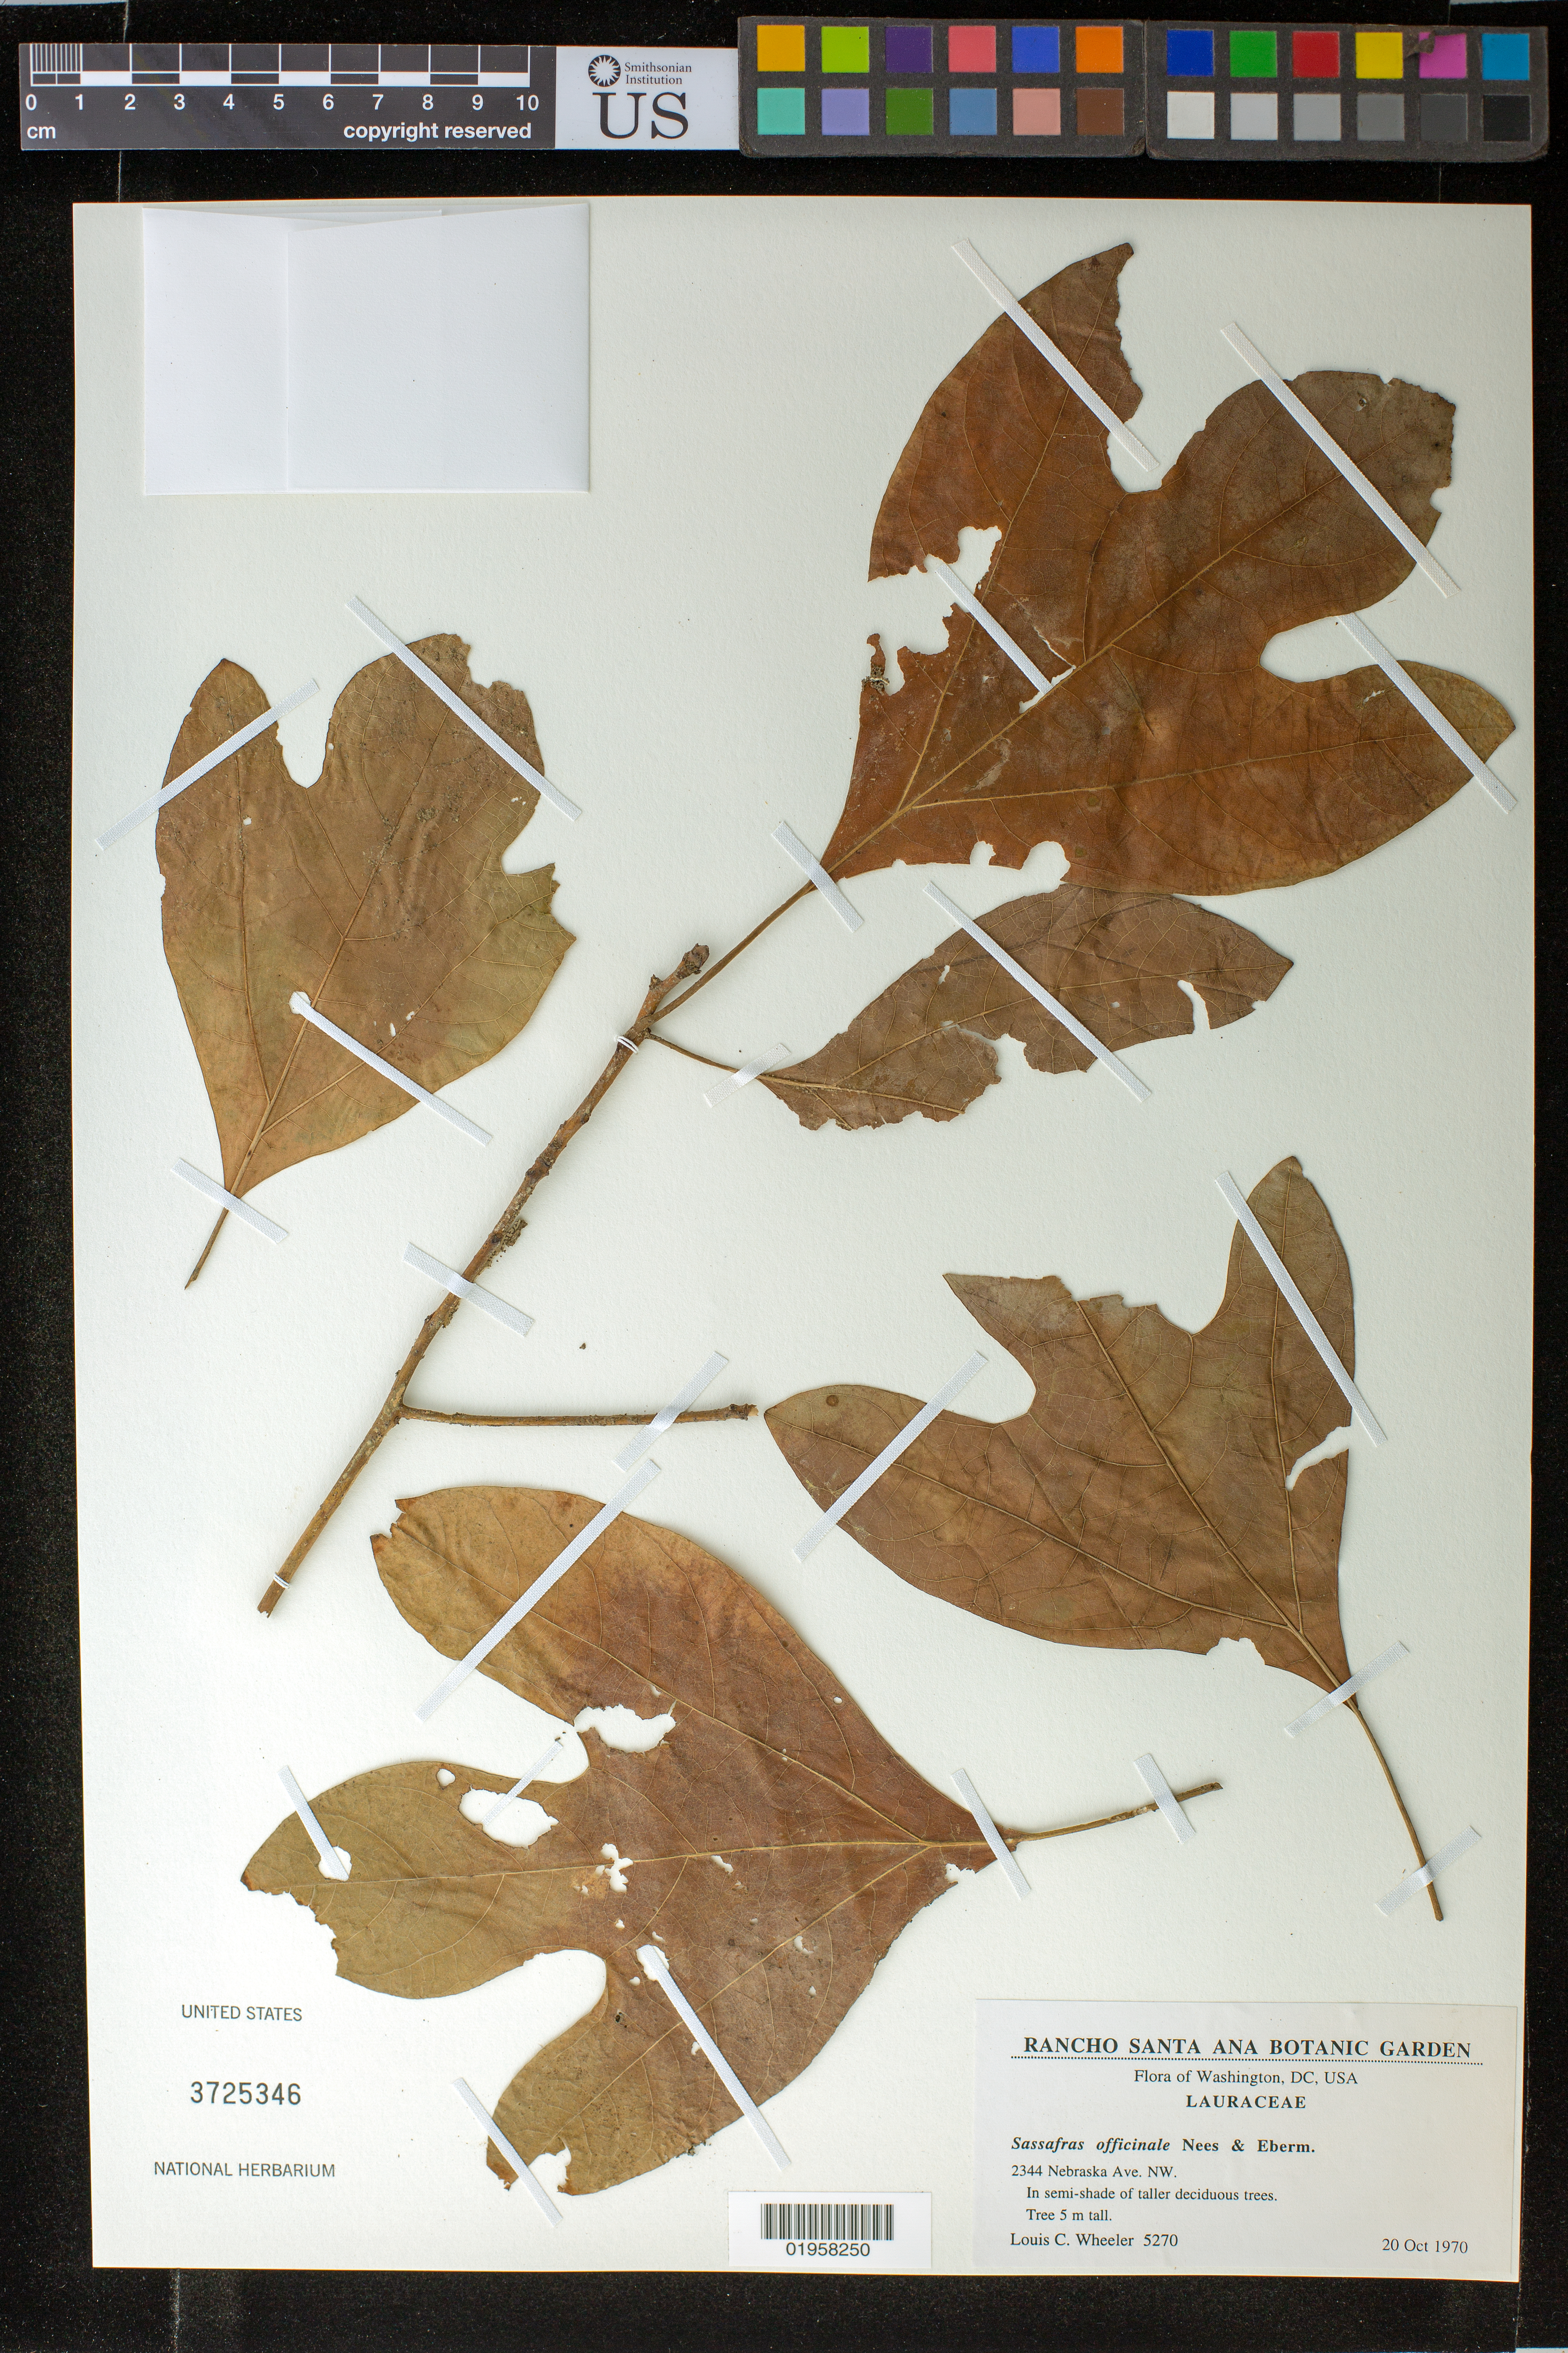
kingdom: Plantae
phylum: Tracheophyta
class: Magnoliopsida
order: Laurales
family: Lauraceae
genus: Sassafras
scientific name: Sassafras officinalis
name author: T. Nees & C.H. Eberm.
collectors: L. C. Wheeler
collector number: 5270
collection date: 1970-10-20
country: United States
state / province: District of Columbia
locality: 2344 Nebraska Ave. NW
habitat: In semi-shade of taller deciduous trees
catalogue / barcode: US 3725346